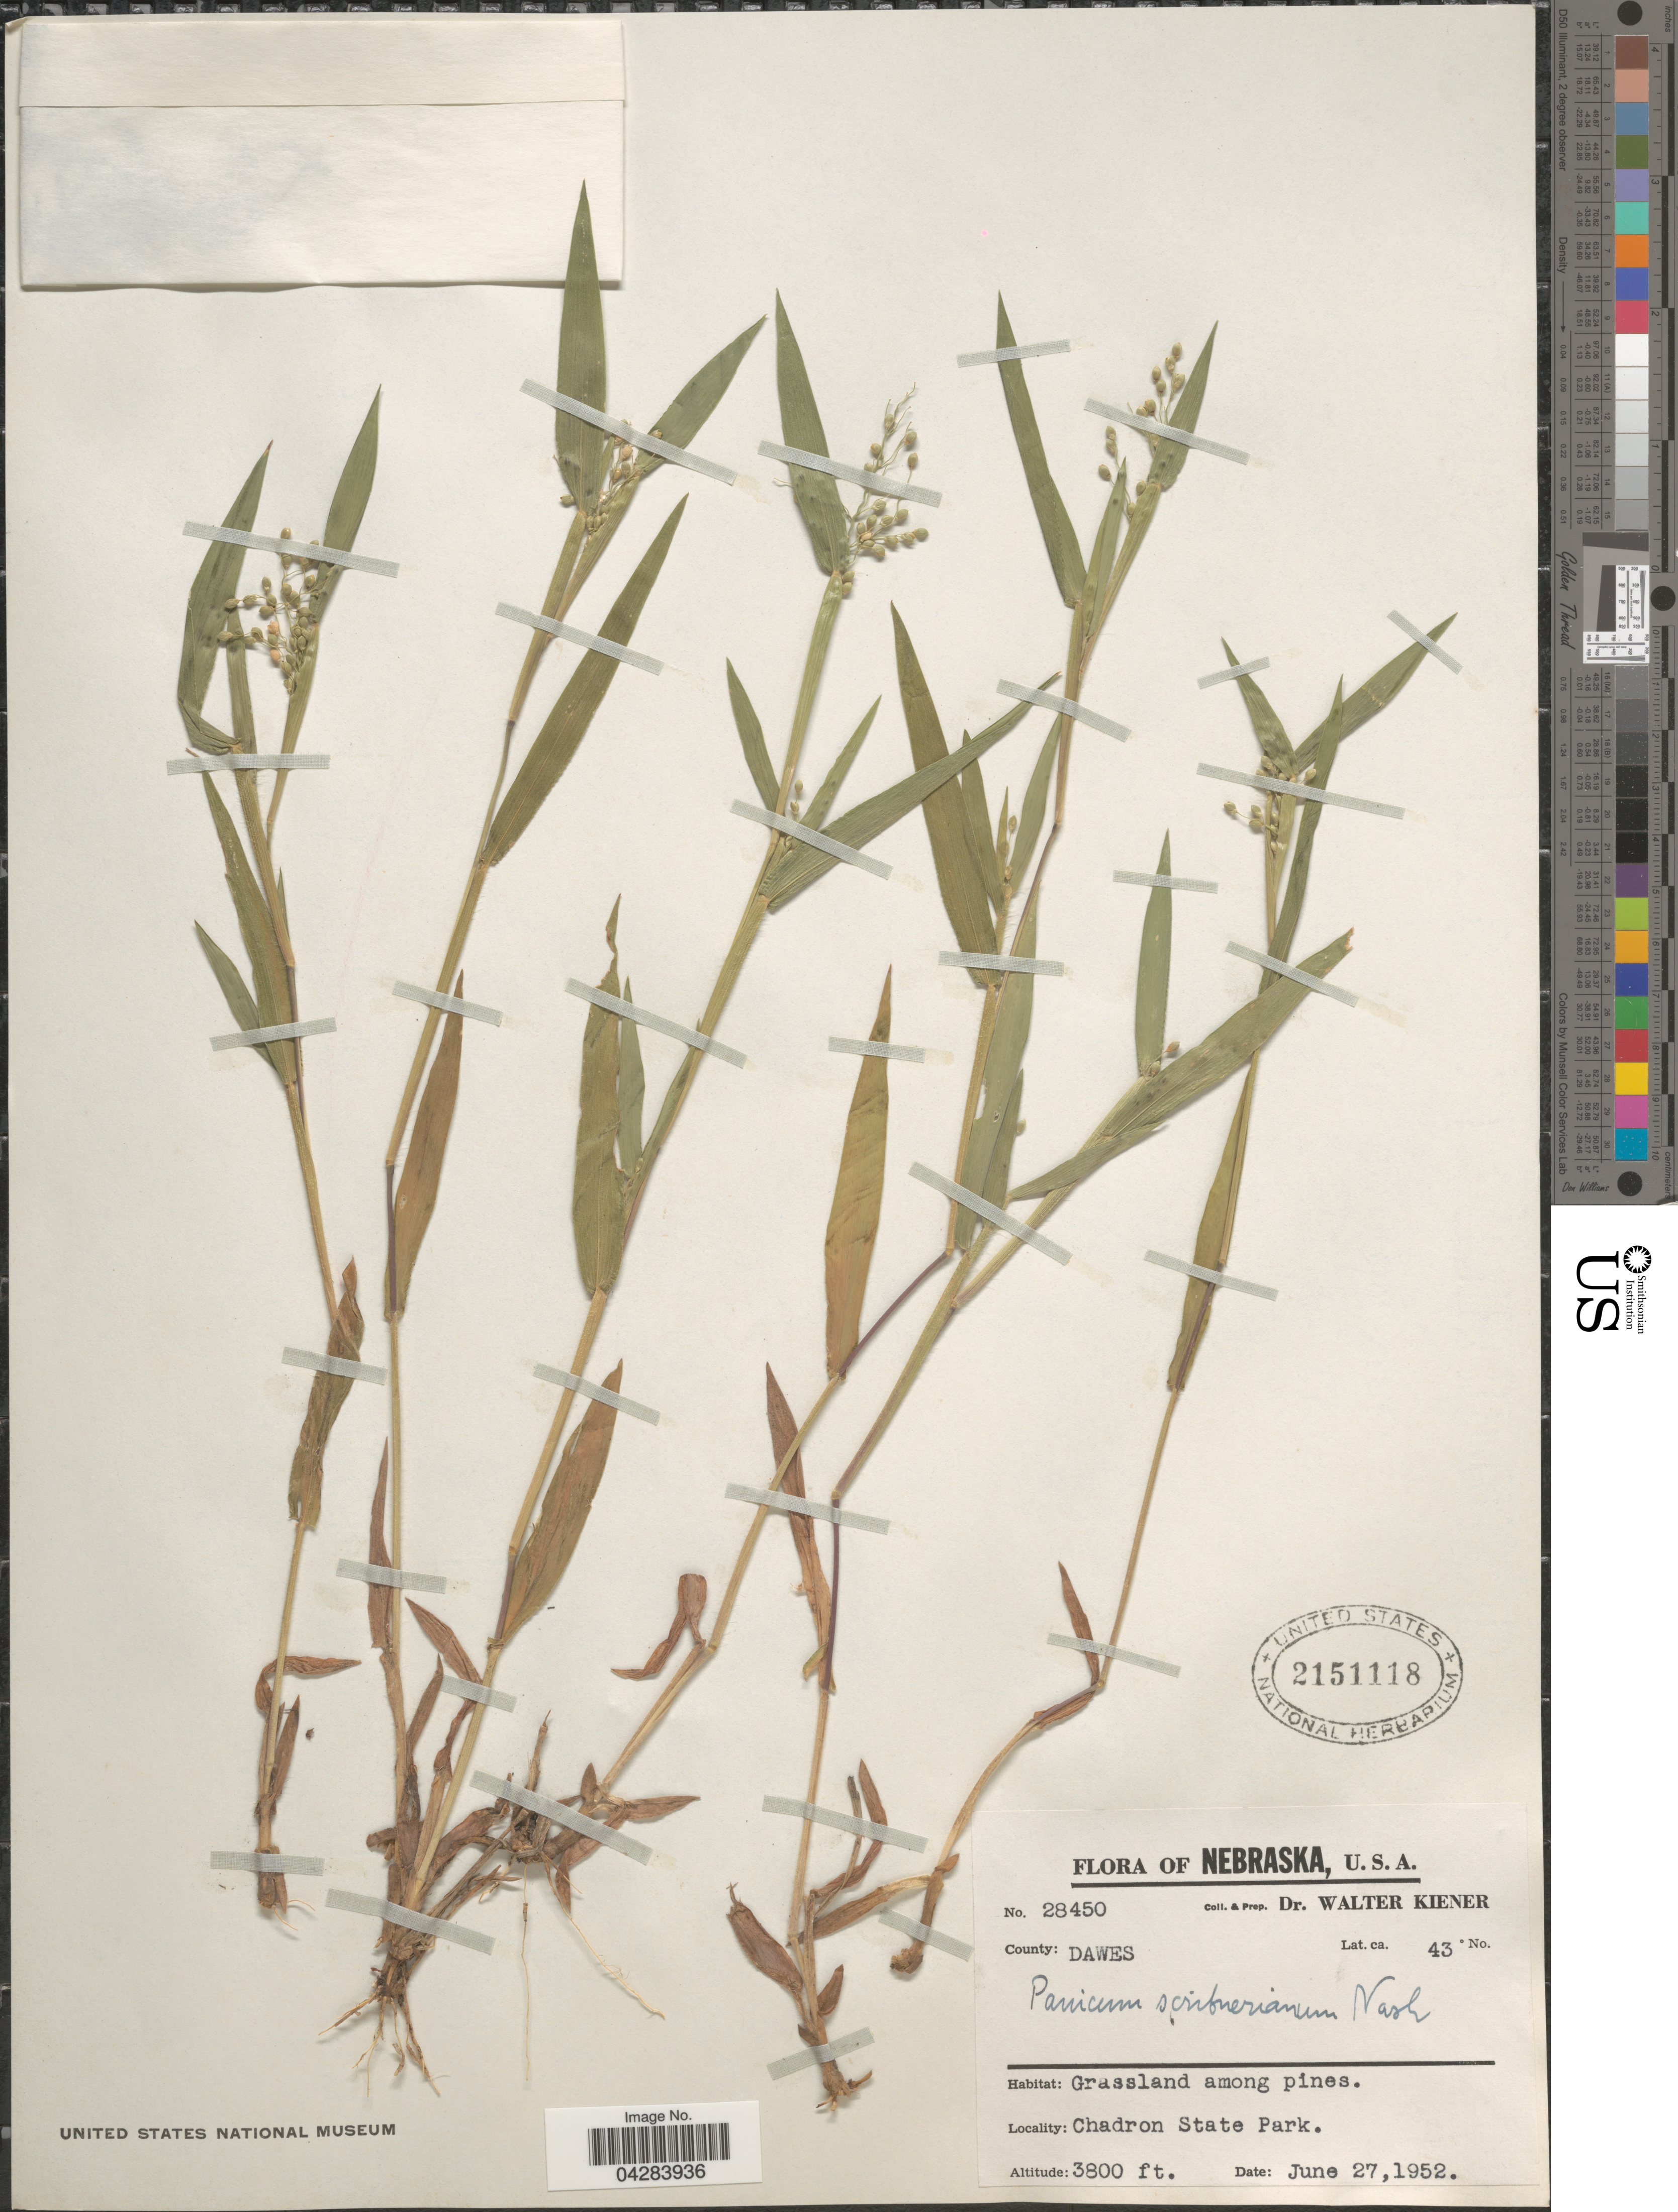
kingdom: Plantae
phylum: Tracheophyta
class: Liliopsida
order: Poales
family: Poaceae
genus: Dichanthelium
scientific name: Dichanthelium oligosanthes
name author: (Schult.) Gould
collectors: W. Kiener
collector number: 28450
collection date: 1952-06-27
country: United States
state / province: Nebraska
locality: County: Dawes. Grassland among pines. Chadron State Park.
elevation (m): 1158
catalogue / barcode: US 2151118